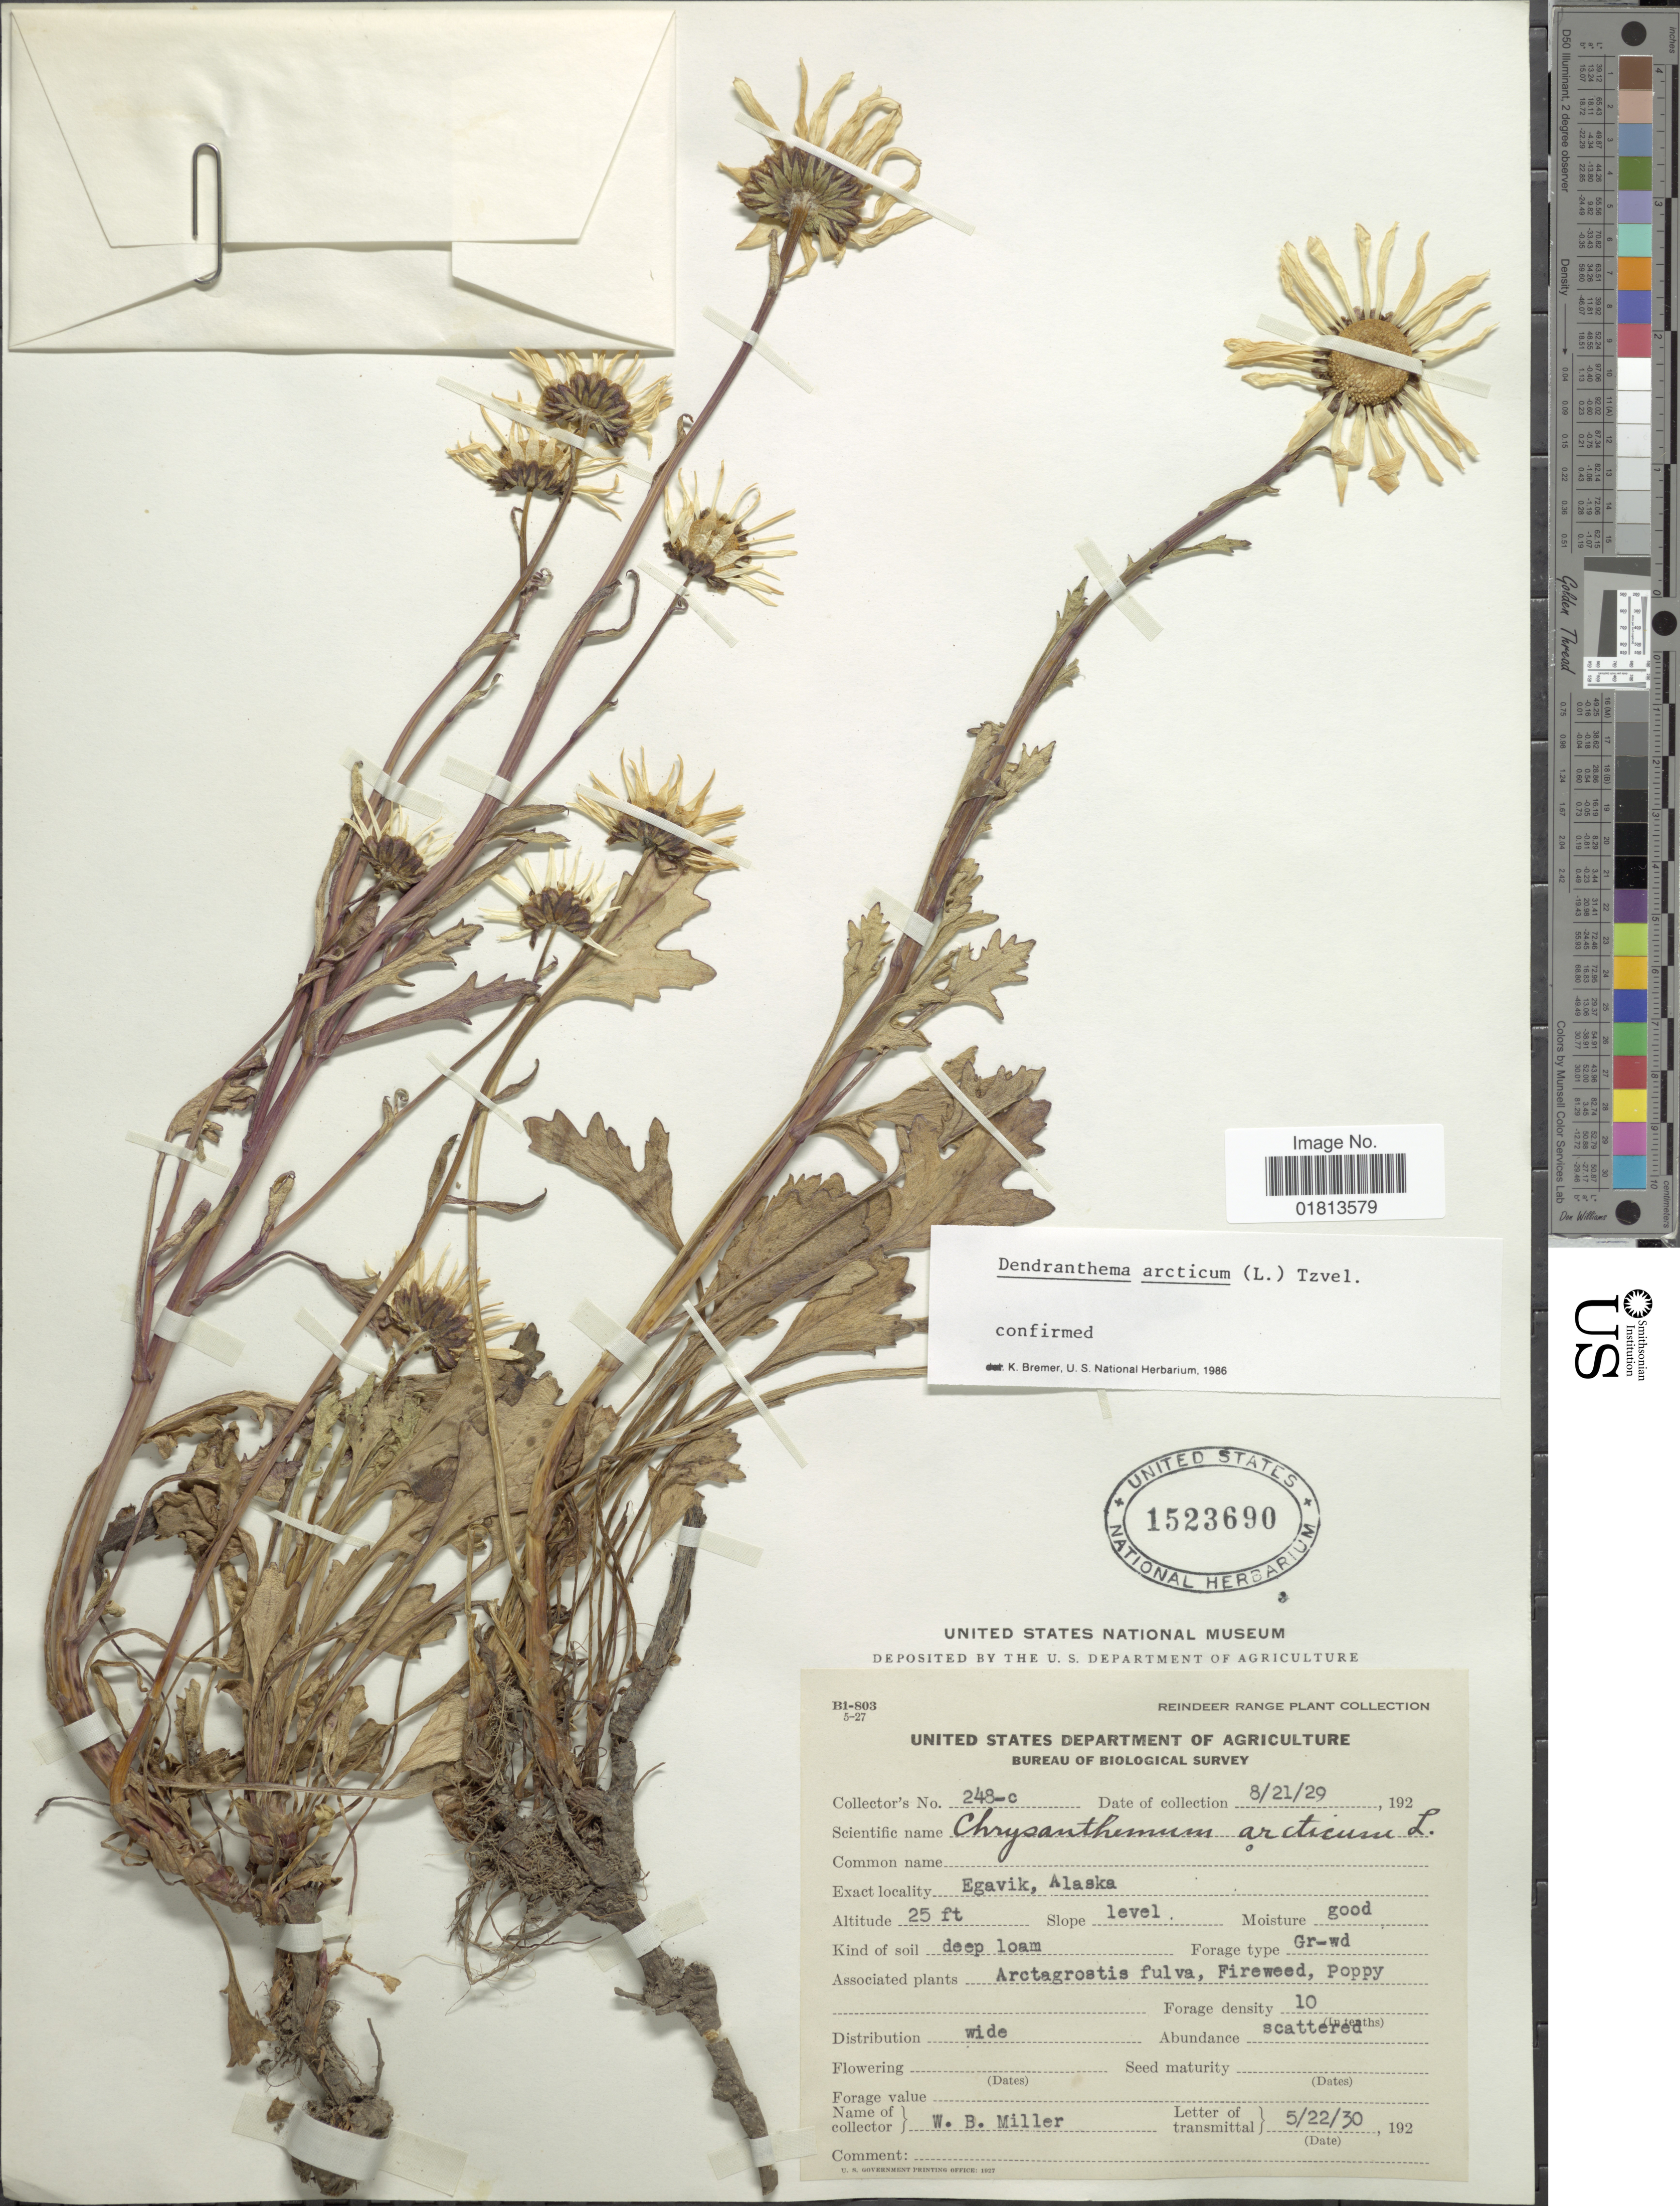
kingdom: Plantae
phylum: Tracheophyta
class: Magnoliopsida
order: Asterales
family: Asteraceae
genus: Dendranthema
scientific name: Dendranthema arcticum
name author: (L.) Tzvelev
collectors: W. Miller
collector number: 248-c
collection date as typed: Transcribed d/m/y: 21/8/29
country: United States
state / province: Alaska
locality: Egavik, Alaska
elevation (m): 8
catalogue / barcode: US 1523690